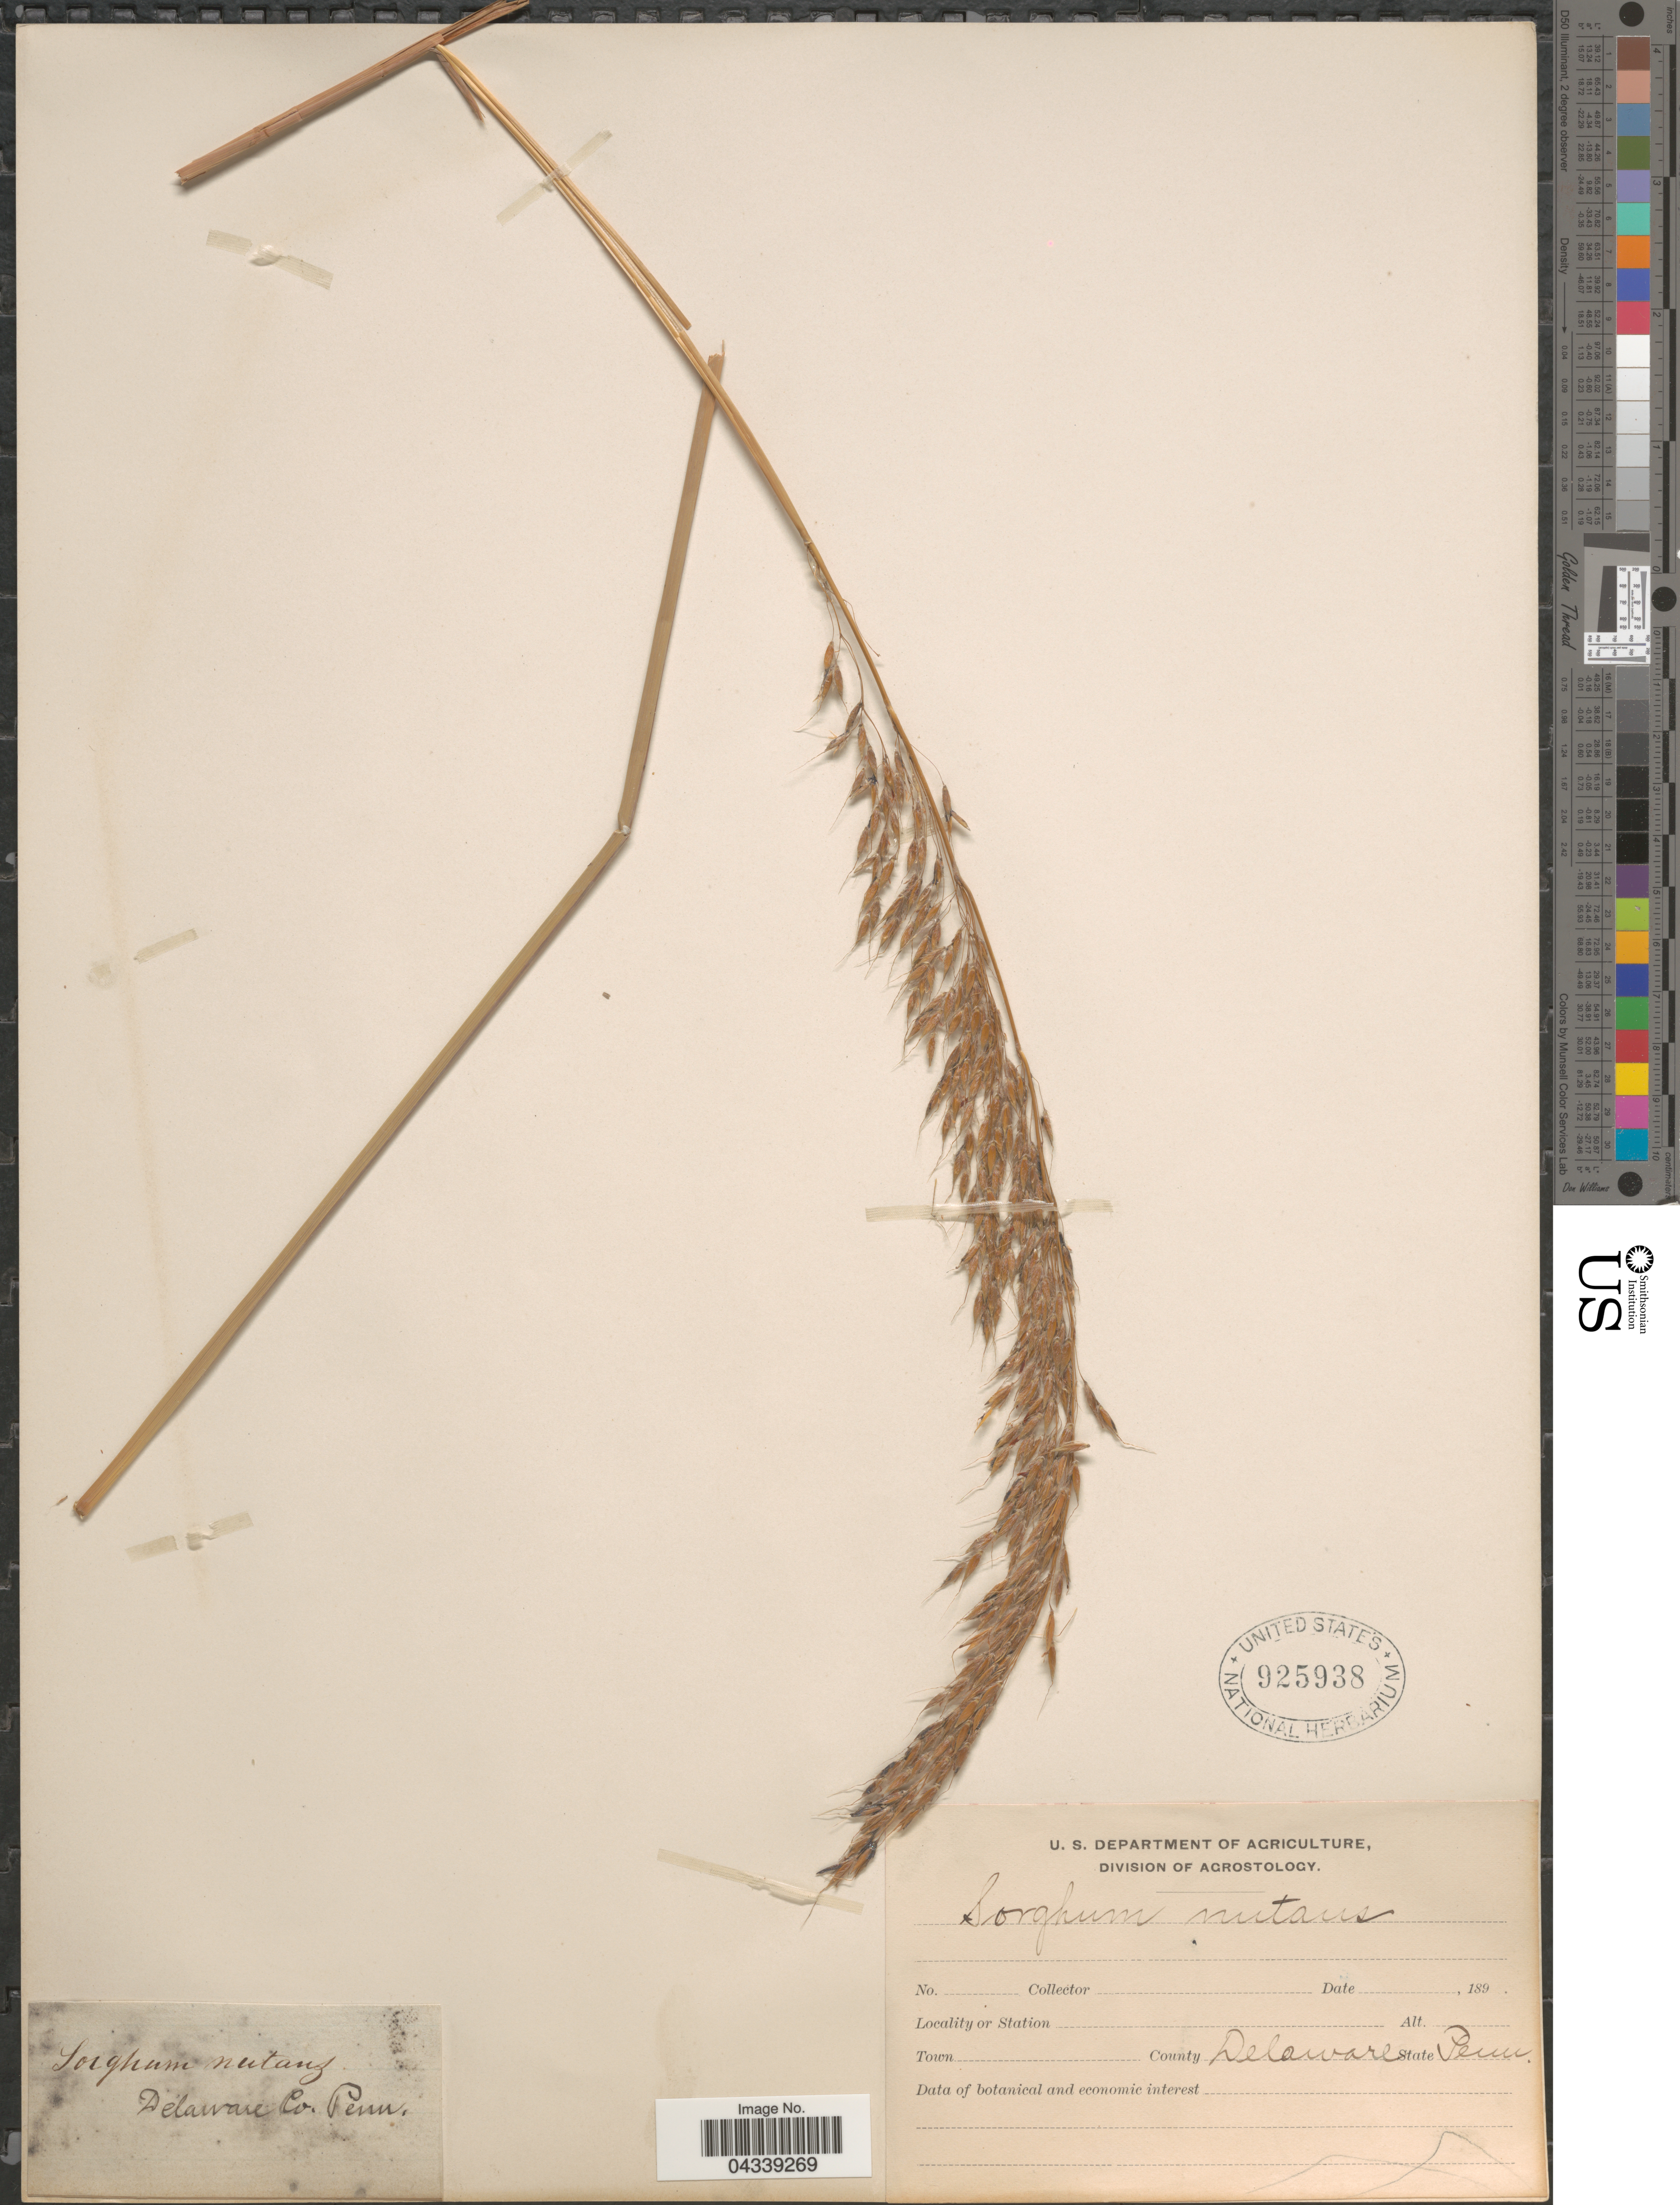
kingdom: Plantae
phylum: Tracheophyta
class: Liliopsida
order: Poales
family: Poaceae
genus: Sorghastrum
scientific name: Sorghastrum nutans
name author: (L.) Nash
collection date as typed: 189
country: United States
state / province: Pennsylvania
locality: Delaware Co.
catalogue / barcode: US 925938